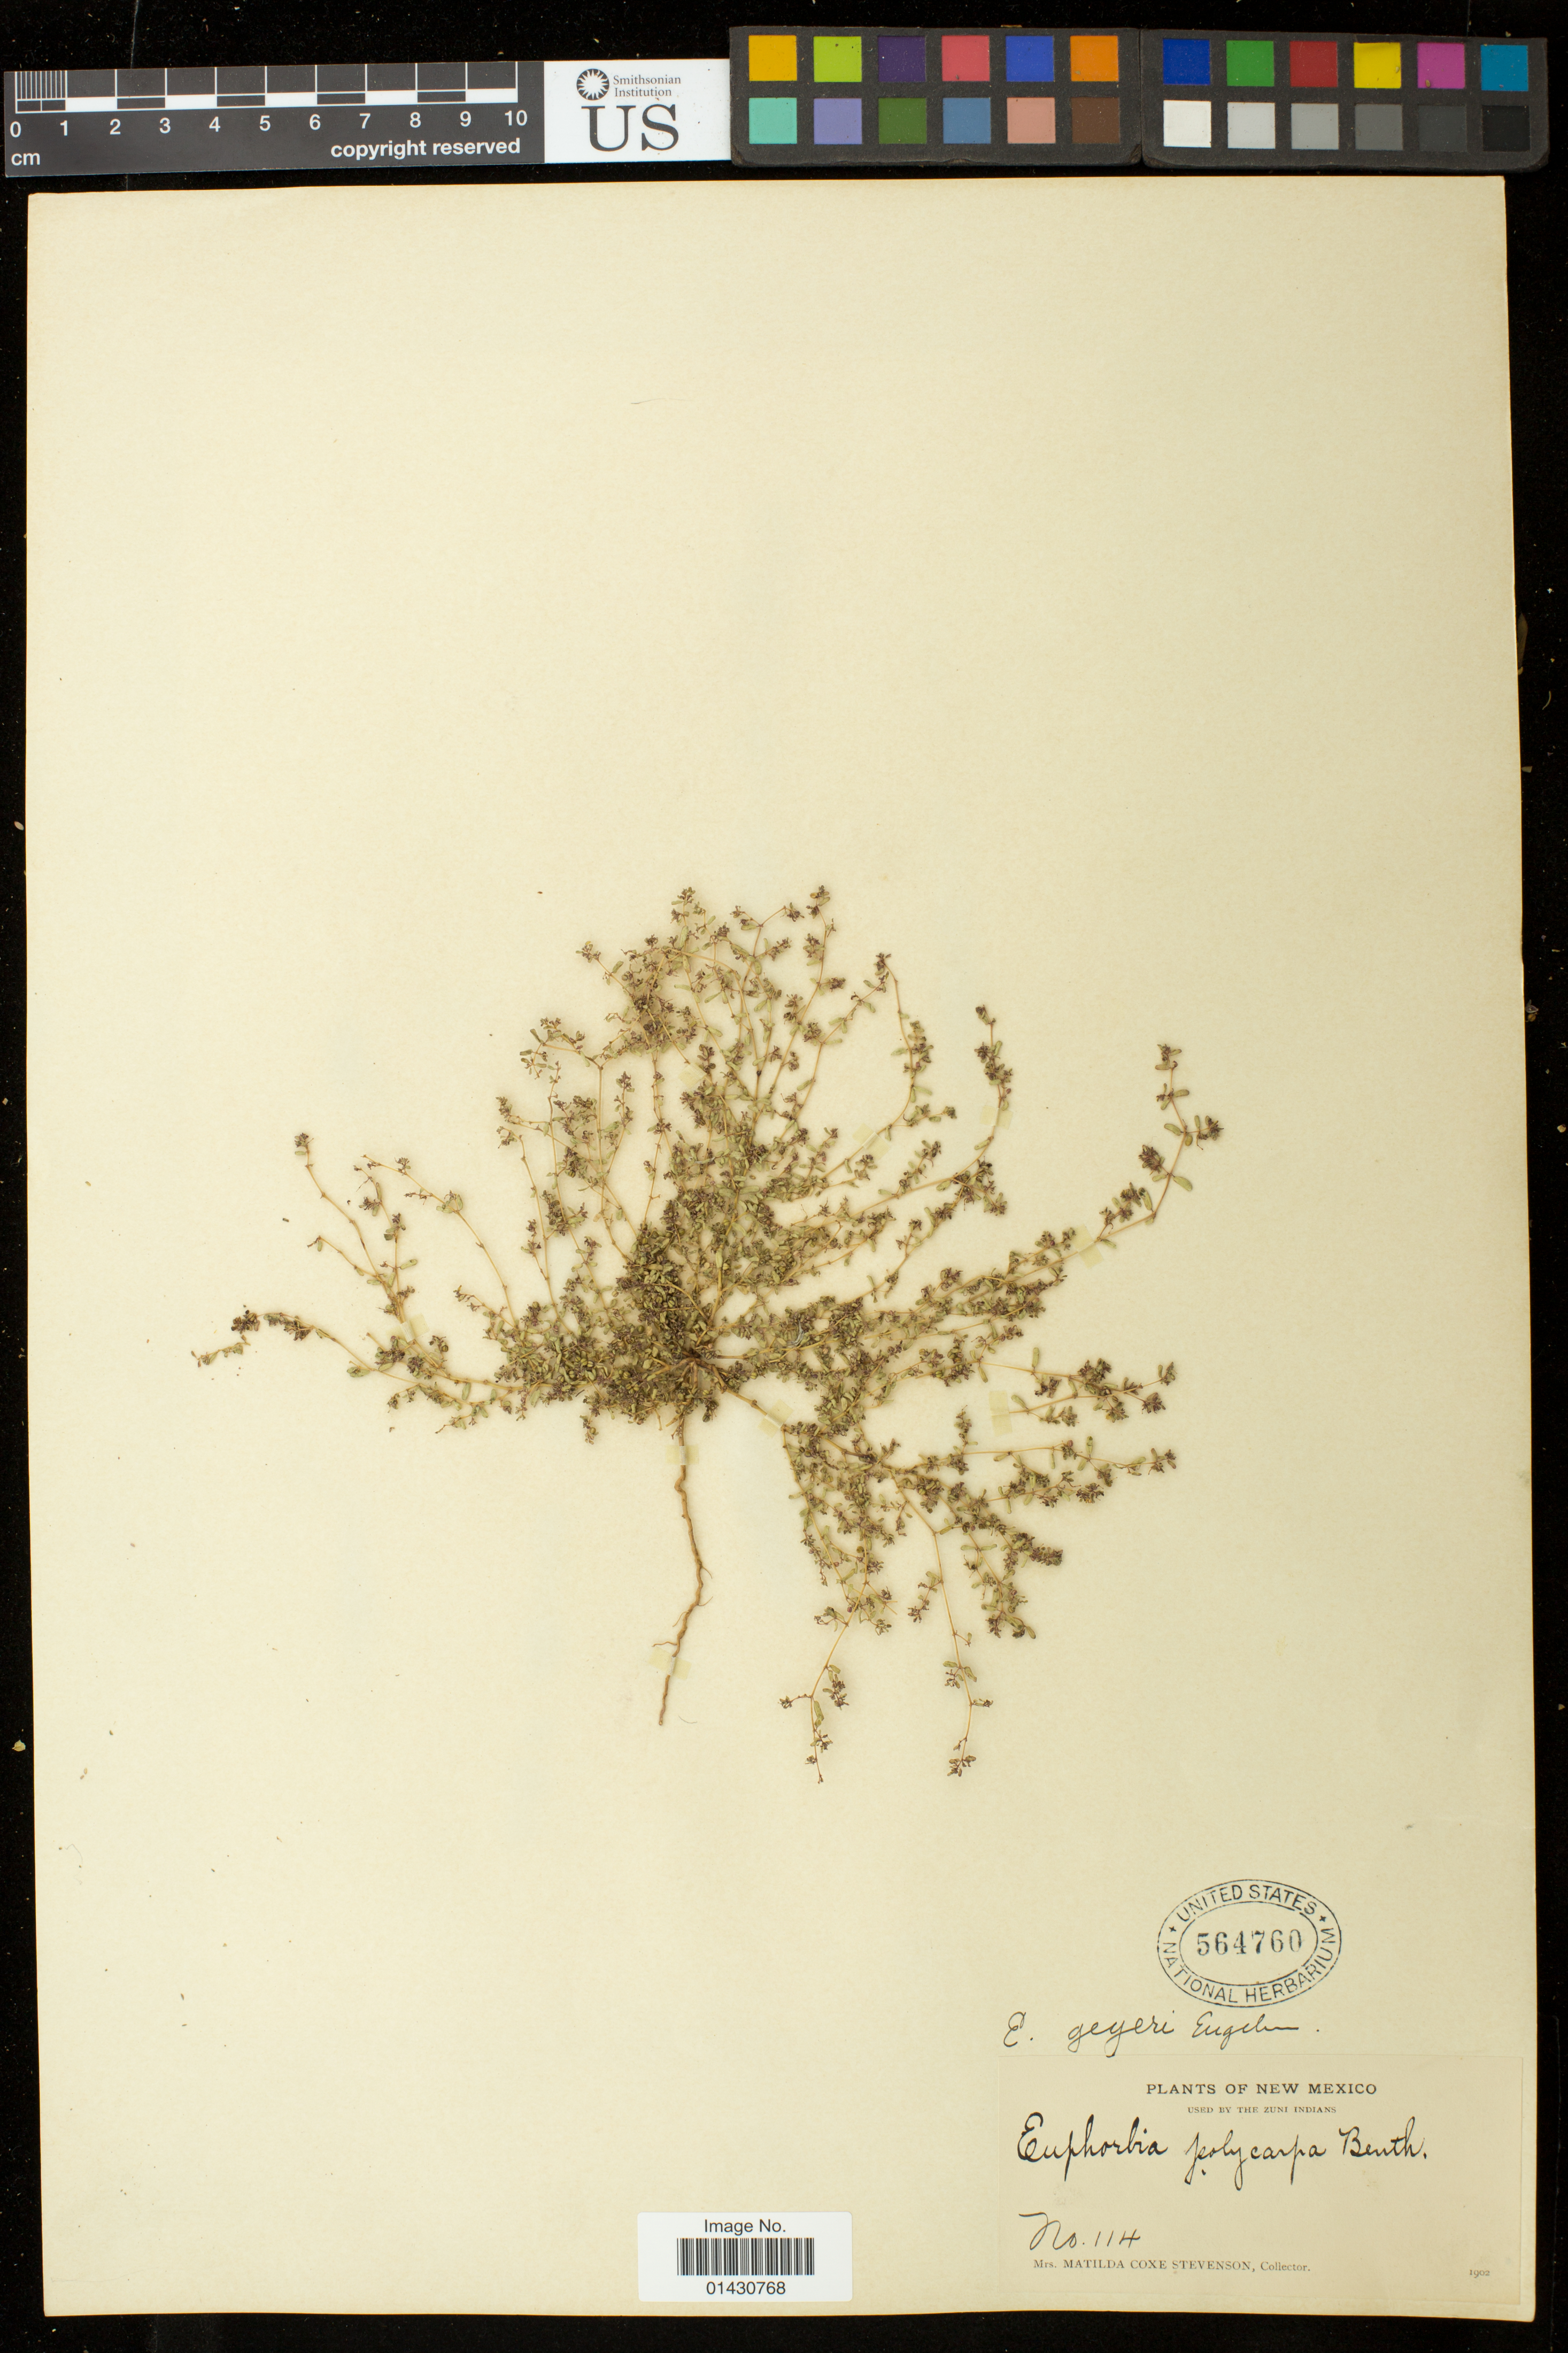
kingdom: Plantae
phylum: Tracheophyta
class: Magnoliopsida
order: Malpighiales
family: Euphorbiaceae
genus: Euphorbia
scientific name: Euphorbia micromera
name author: Boiss.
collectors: M. Stevenson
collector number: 114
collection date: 1902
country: United States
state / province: New Mexico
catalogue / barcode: US 564760